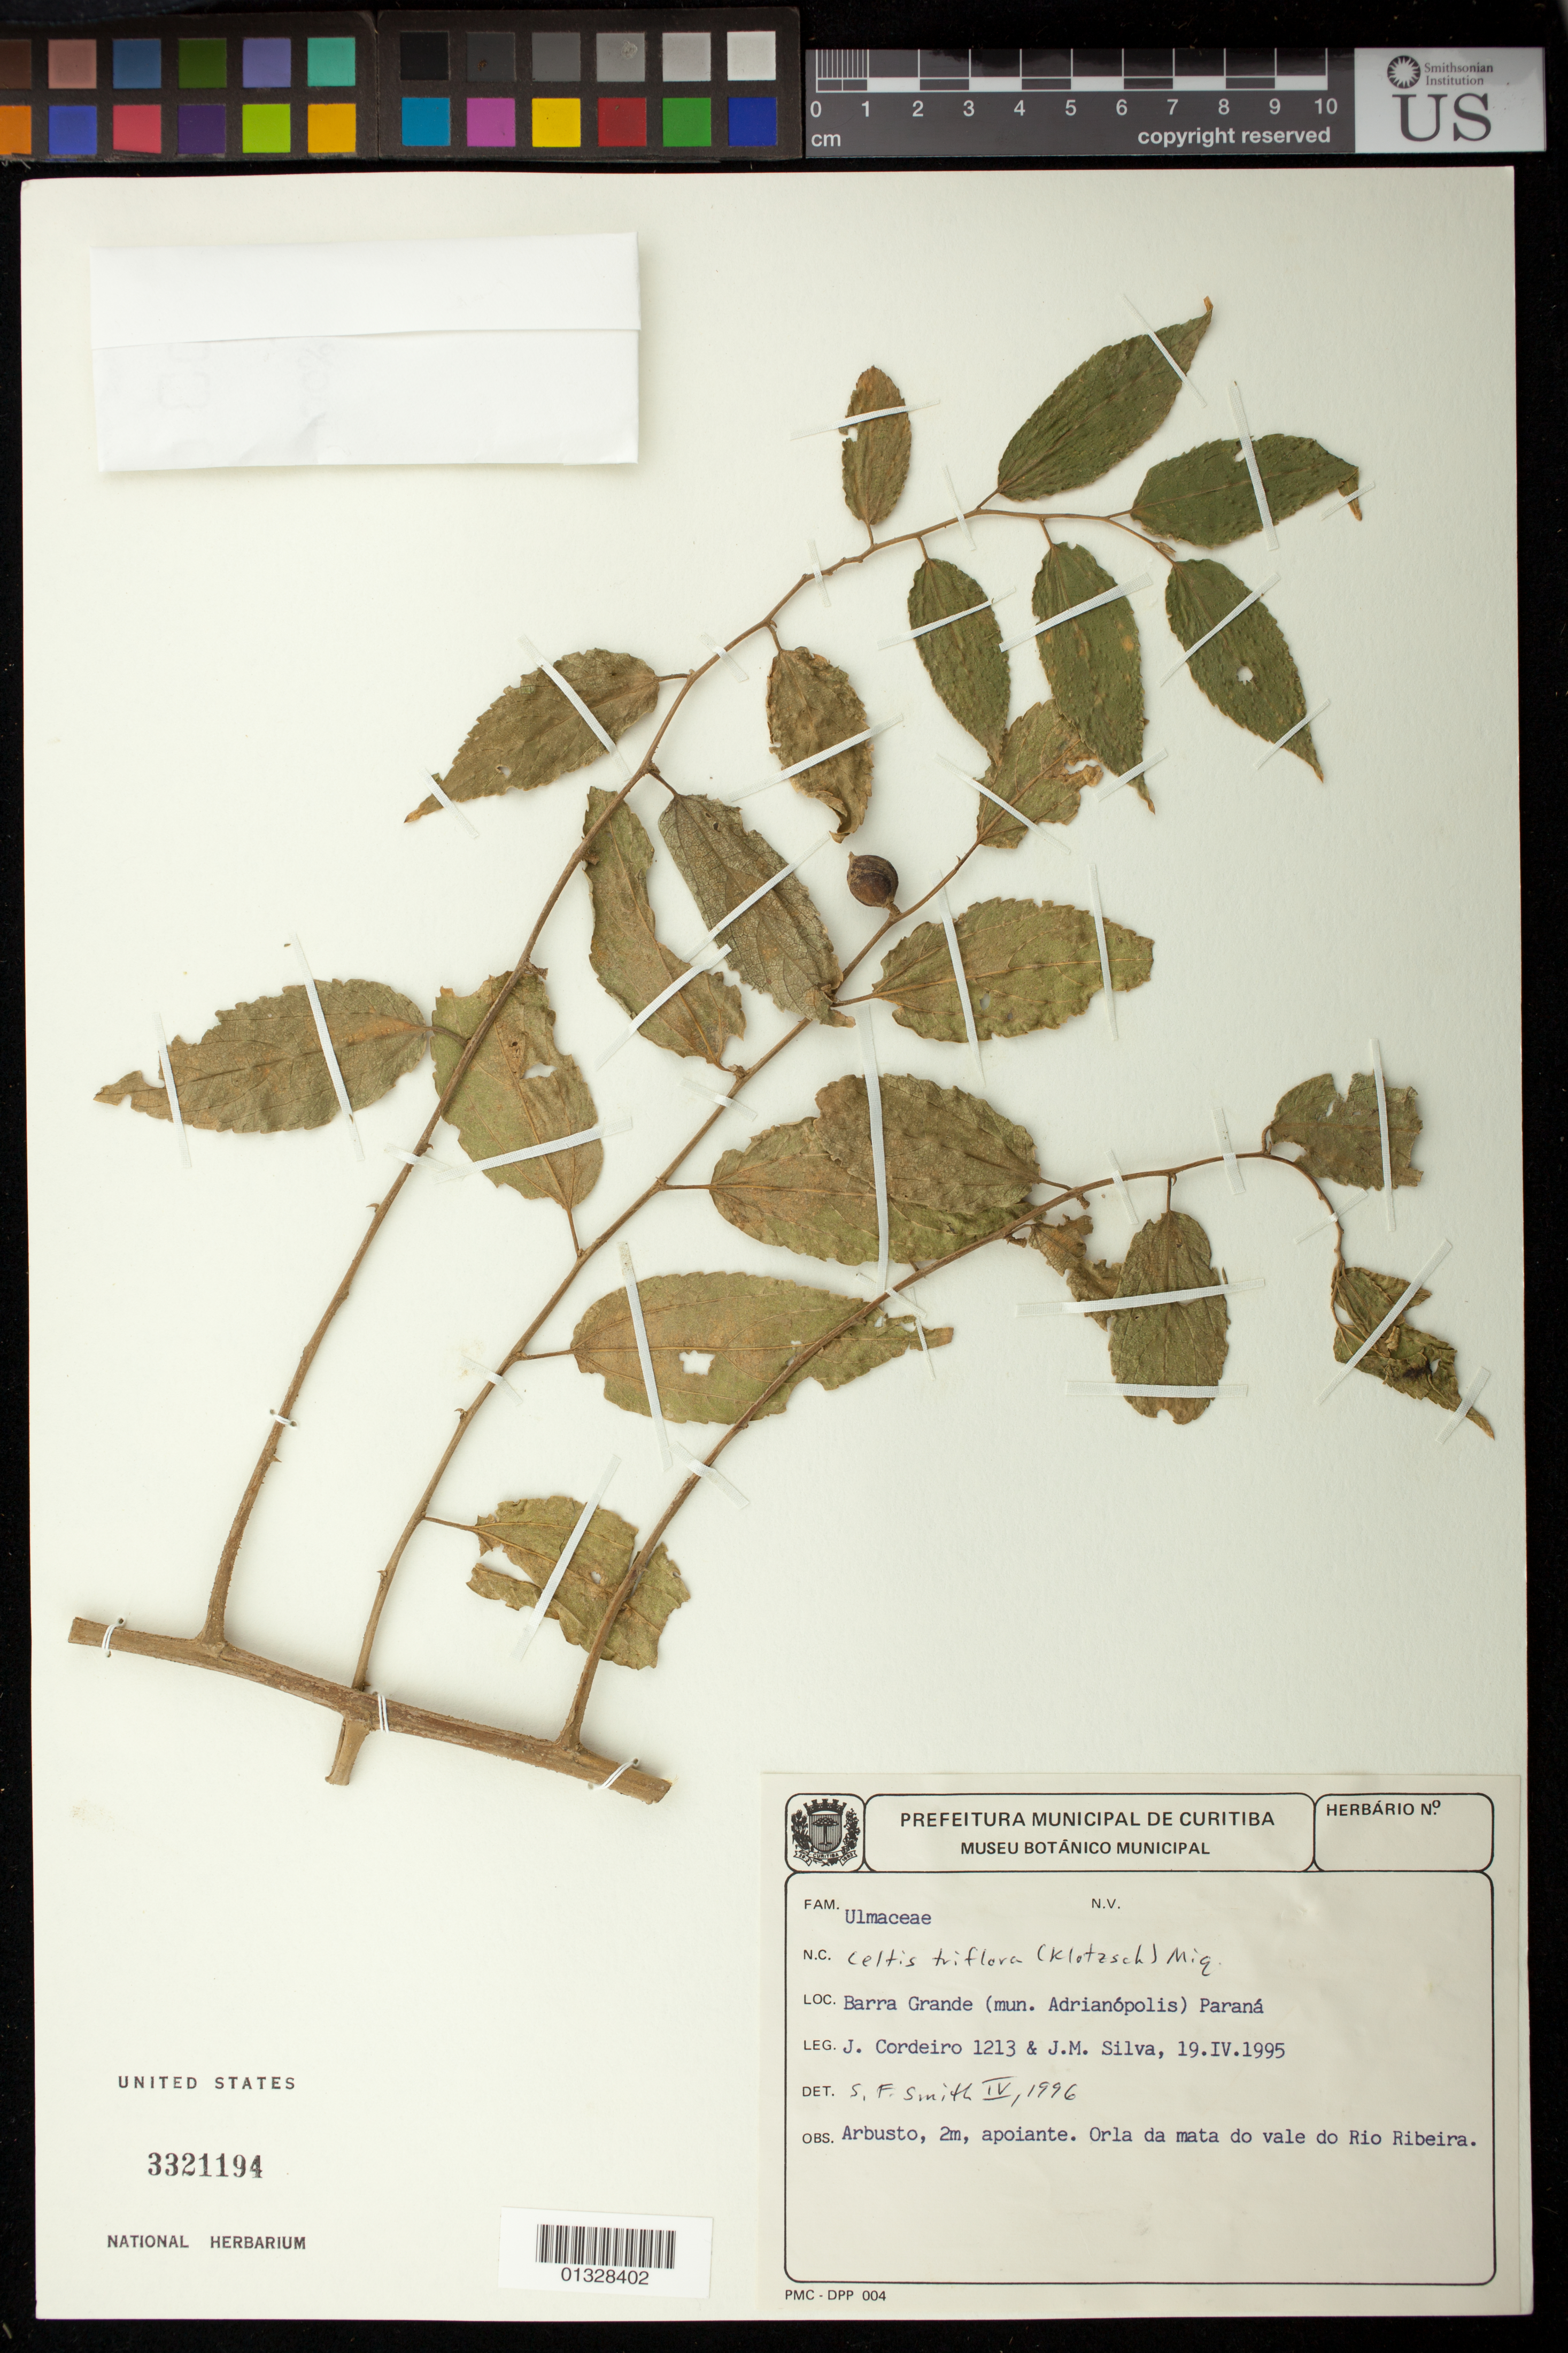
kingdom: Plantae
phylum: Tracheophyta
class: Magnoliopsida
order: Rosales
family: Cannabaceae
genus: Celtis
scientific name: Celtis triflora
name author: (Klotzsch) Ruiz ex Miq.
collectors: J. Cordeiro & J. M. Silva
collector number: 1213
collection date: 1995-04-19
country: Brazil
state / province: Paraná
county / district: Adrianópolis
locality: Barra Grande. Orla da mata do vale do Rio Ribeira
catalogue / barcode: US 3321194